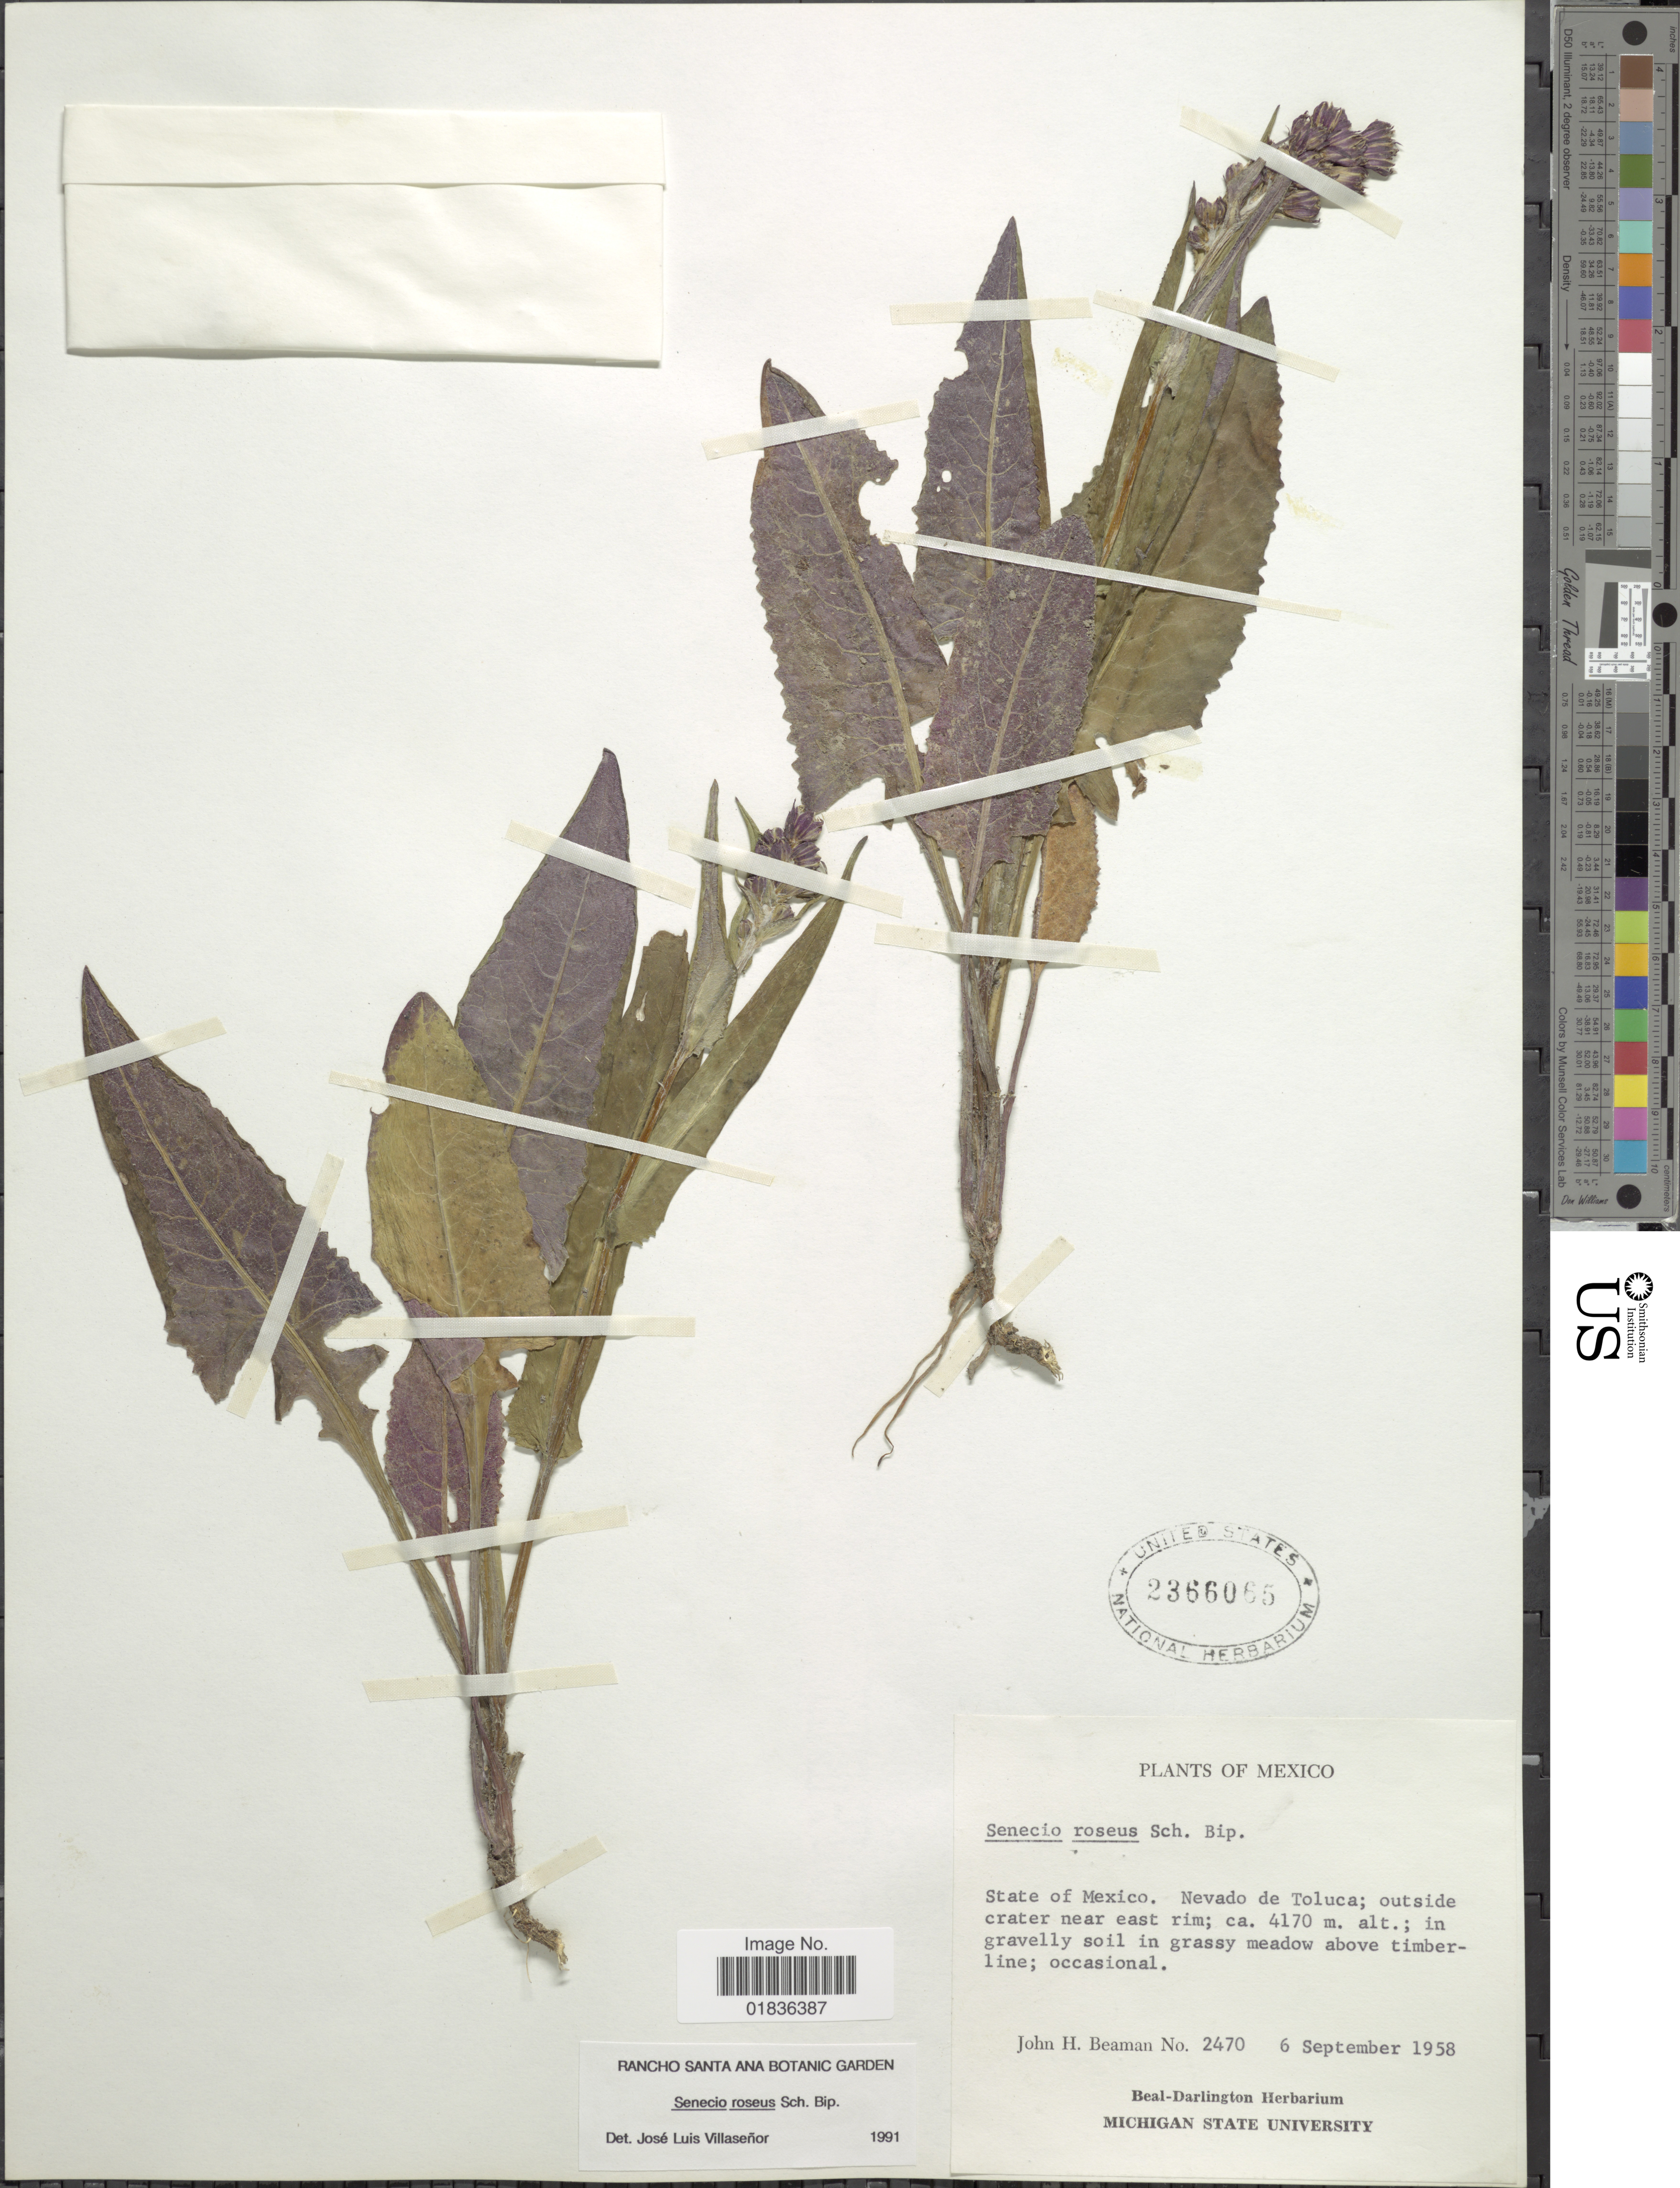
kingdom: Plantae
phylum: Tracheophyta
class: Magnoliopsida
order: Asterales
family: Asteraceae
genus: Senecio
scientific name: Senecio roseus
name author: Sch. Bip.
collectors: J. H. Beaman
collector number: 2470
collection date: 1958-09-06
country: Mexico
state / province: México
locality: Nevado de Toluca; outside crater near east rim.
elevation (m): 4170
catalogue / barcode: US 2366065